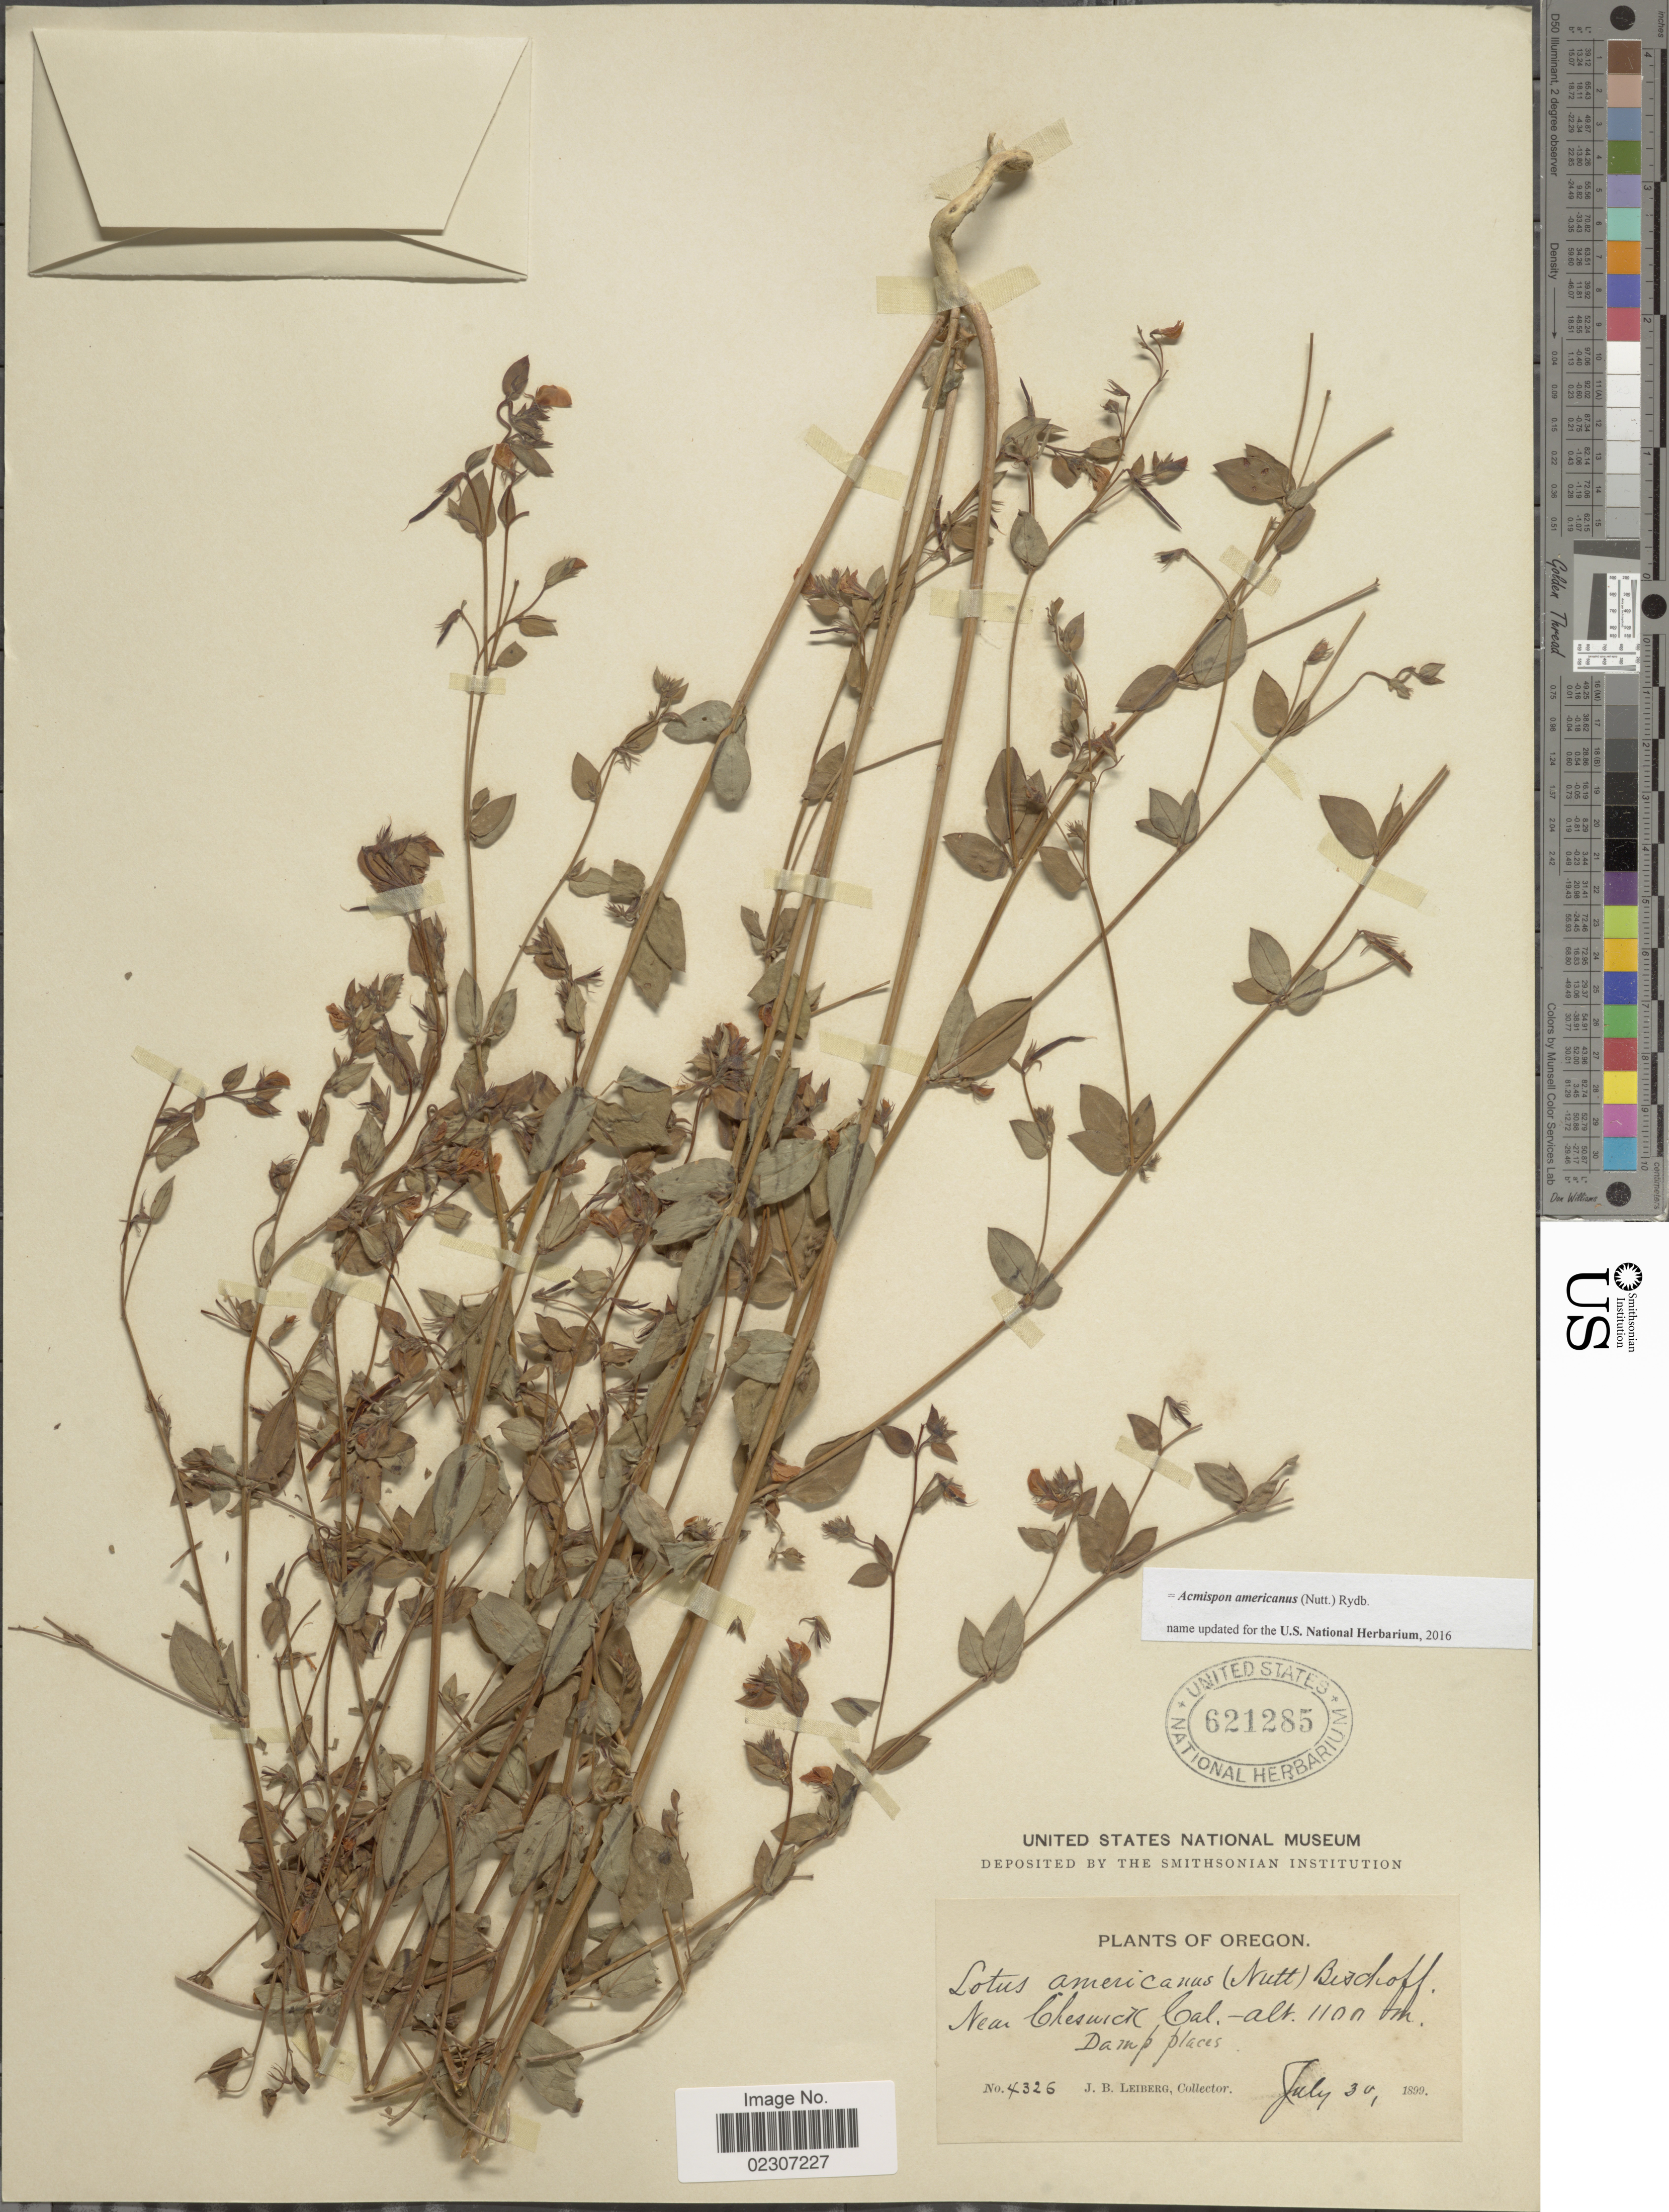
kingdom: Plantae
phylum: Tracheophyta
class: Magnoliopsida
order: Fabales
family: Fabaceae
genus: Acmispon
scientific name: Acmispon americanus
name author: (Nutt.) Rydb.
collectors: J. B. Leiberg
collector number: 4326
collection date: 1899-07-30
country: United States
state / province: Oregon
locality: Oregon, Near Cheswick Cal,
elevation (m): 1100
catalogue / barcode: US 621285